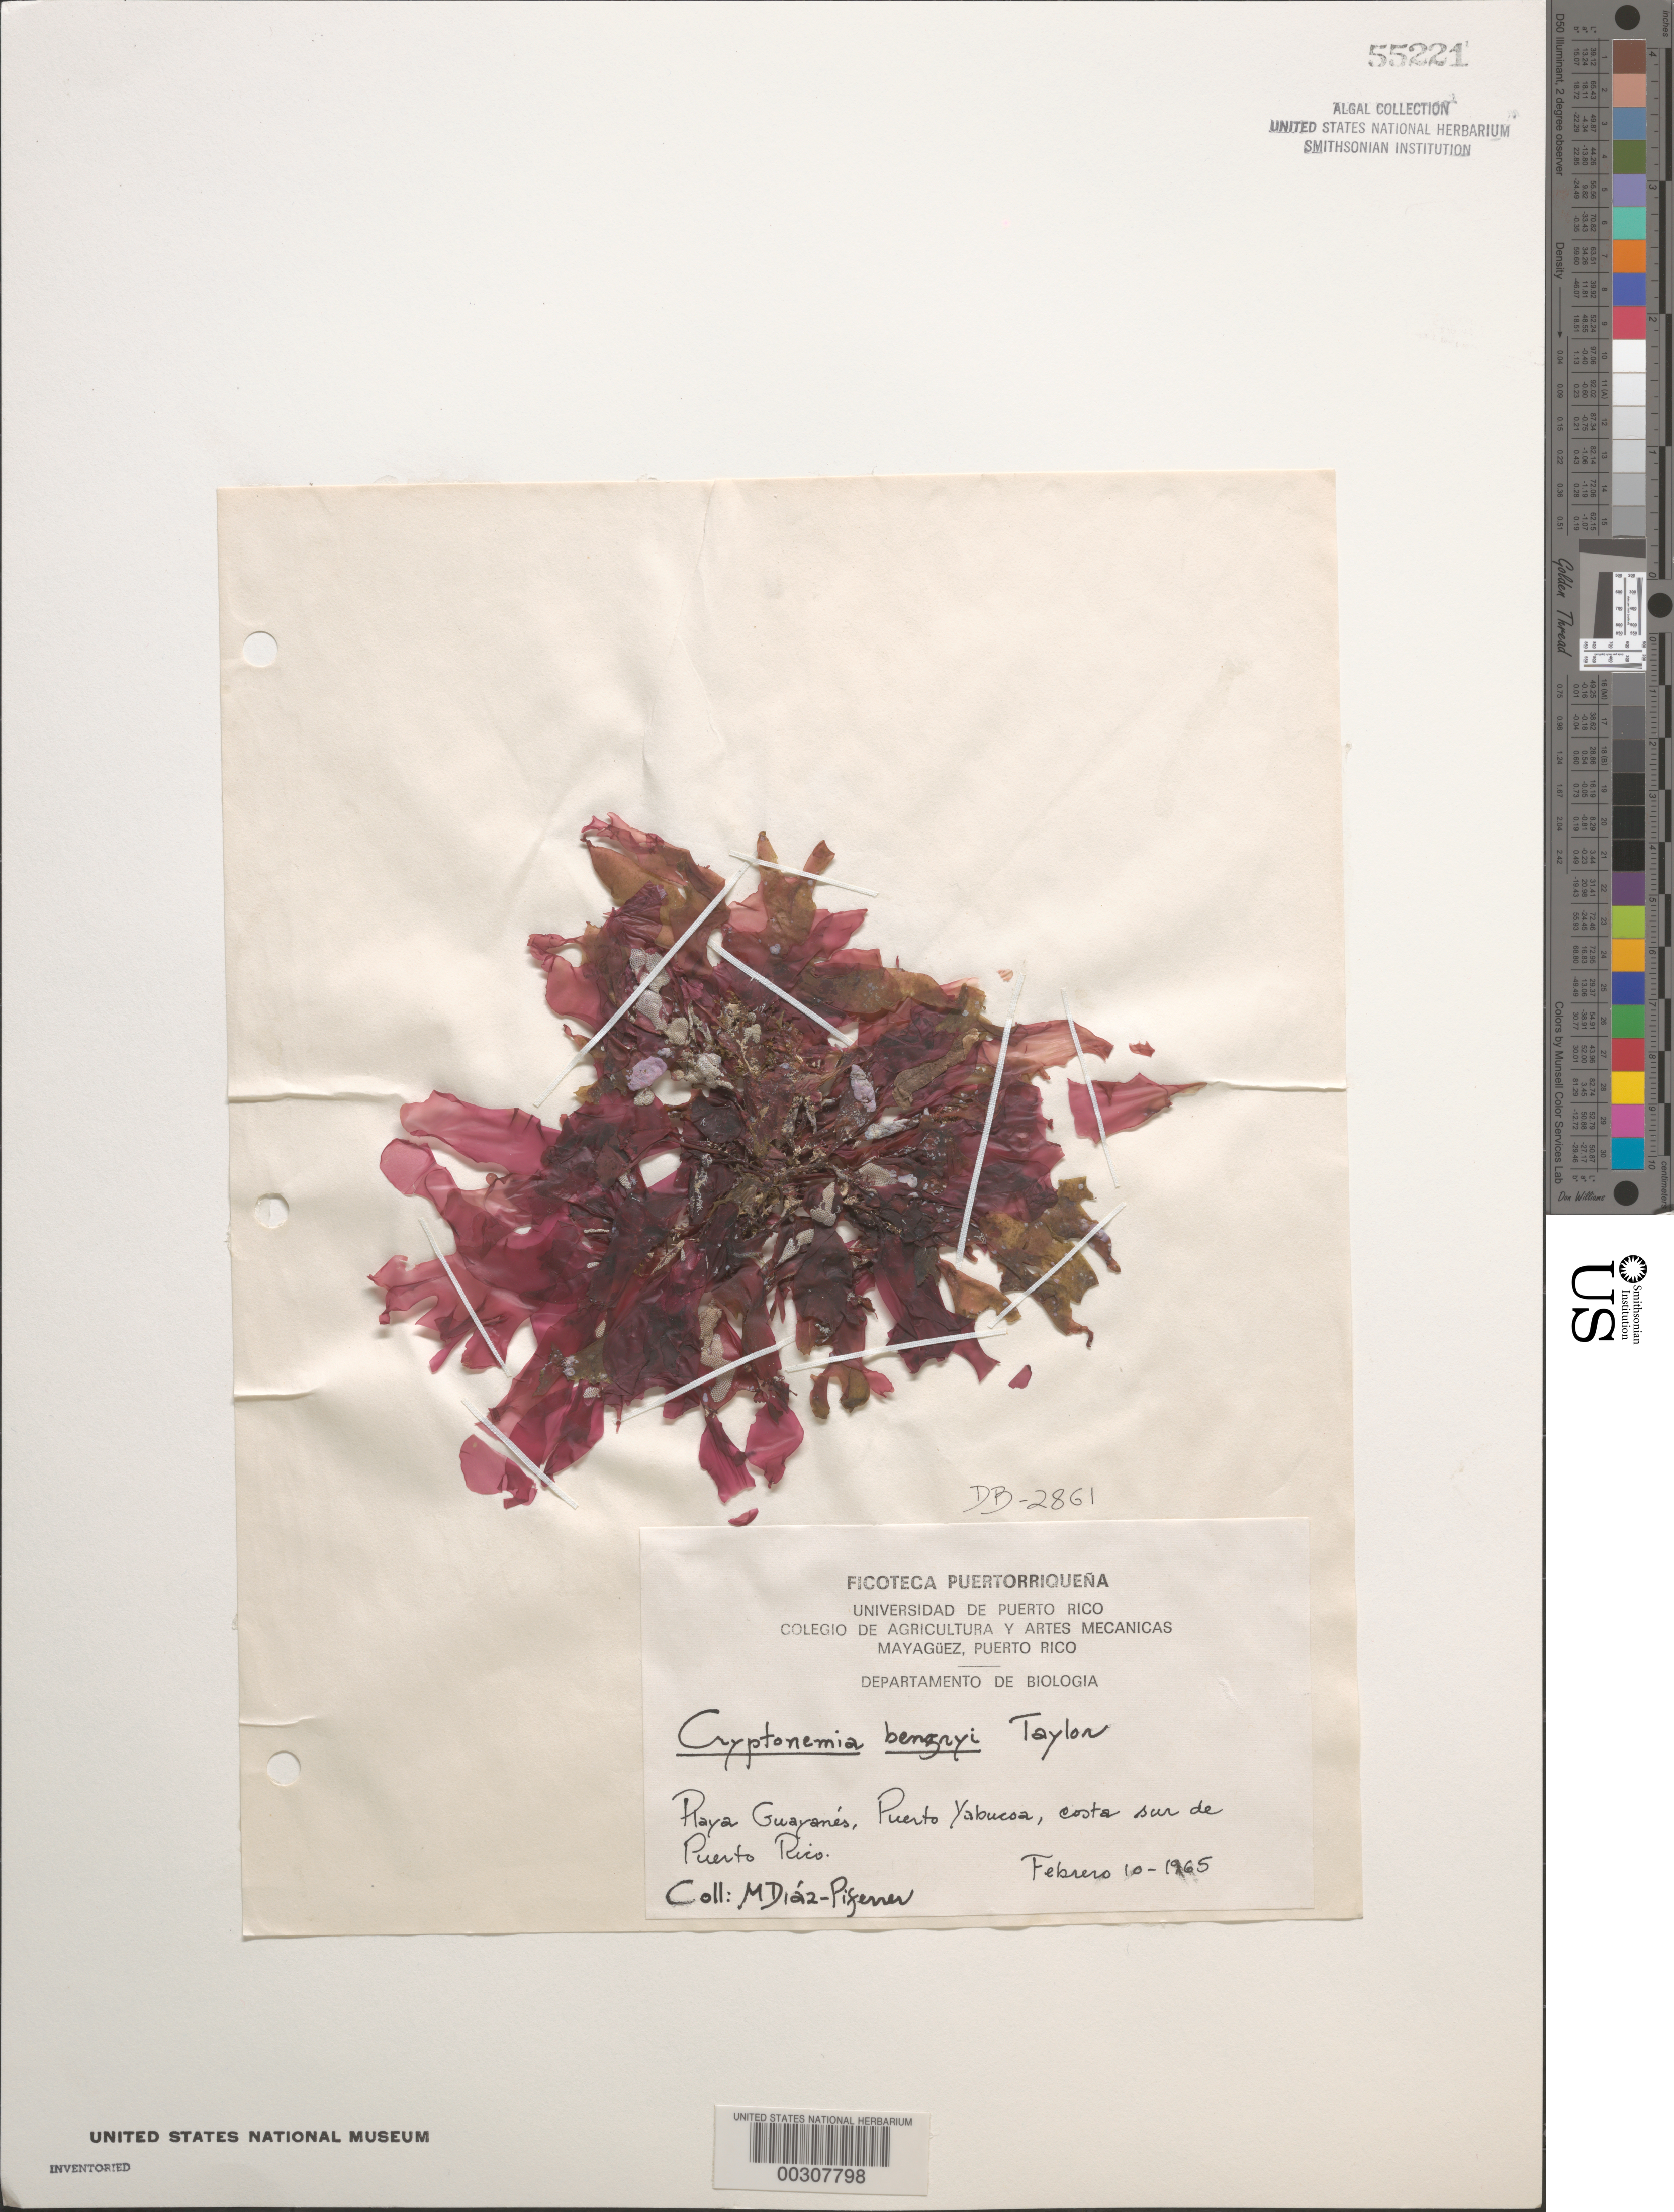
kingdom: Plantae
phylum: Rhodophyta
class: Florideophyceae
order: Halymeniales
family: Halymeniaceae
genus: Cryptonemia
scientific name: Cryptonemia bengryi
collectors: M. Diaz-Piferrer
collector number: Db-2861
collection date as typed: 10 Feb 1965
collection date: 1965-02-10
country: Puerto Rico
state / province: Yabucoa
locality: Playa Guayanes, Puerto Yabucoa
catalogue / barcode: US 55221